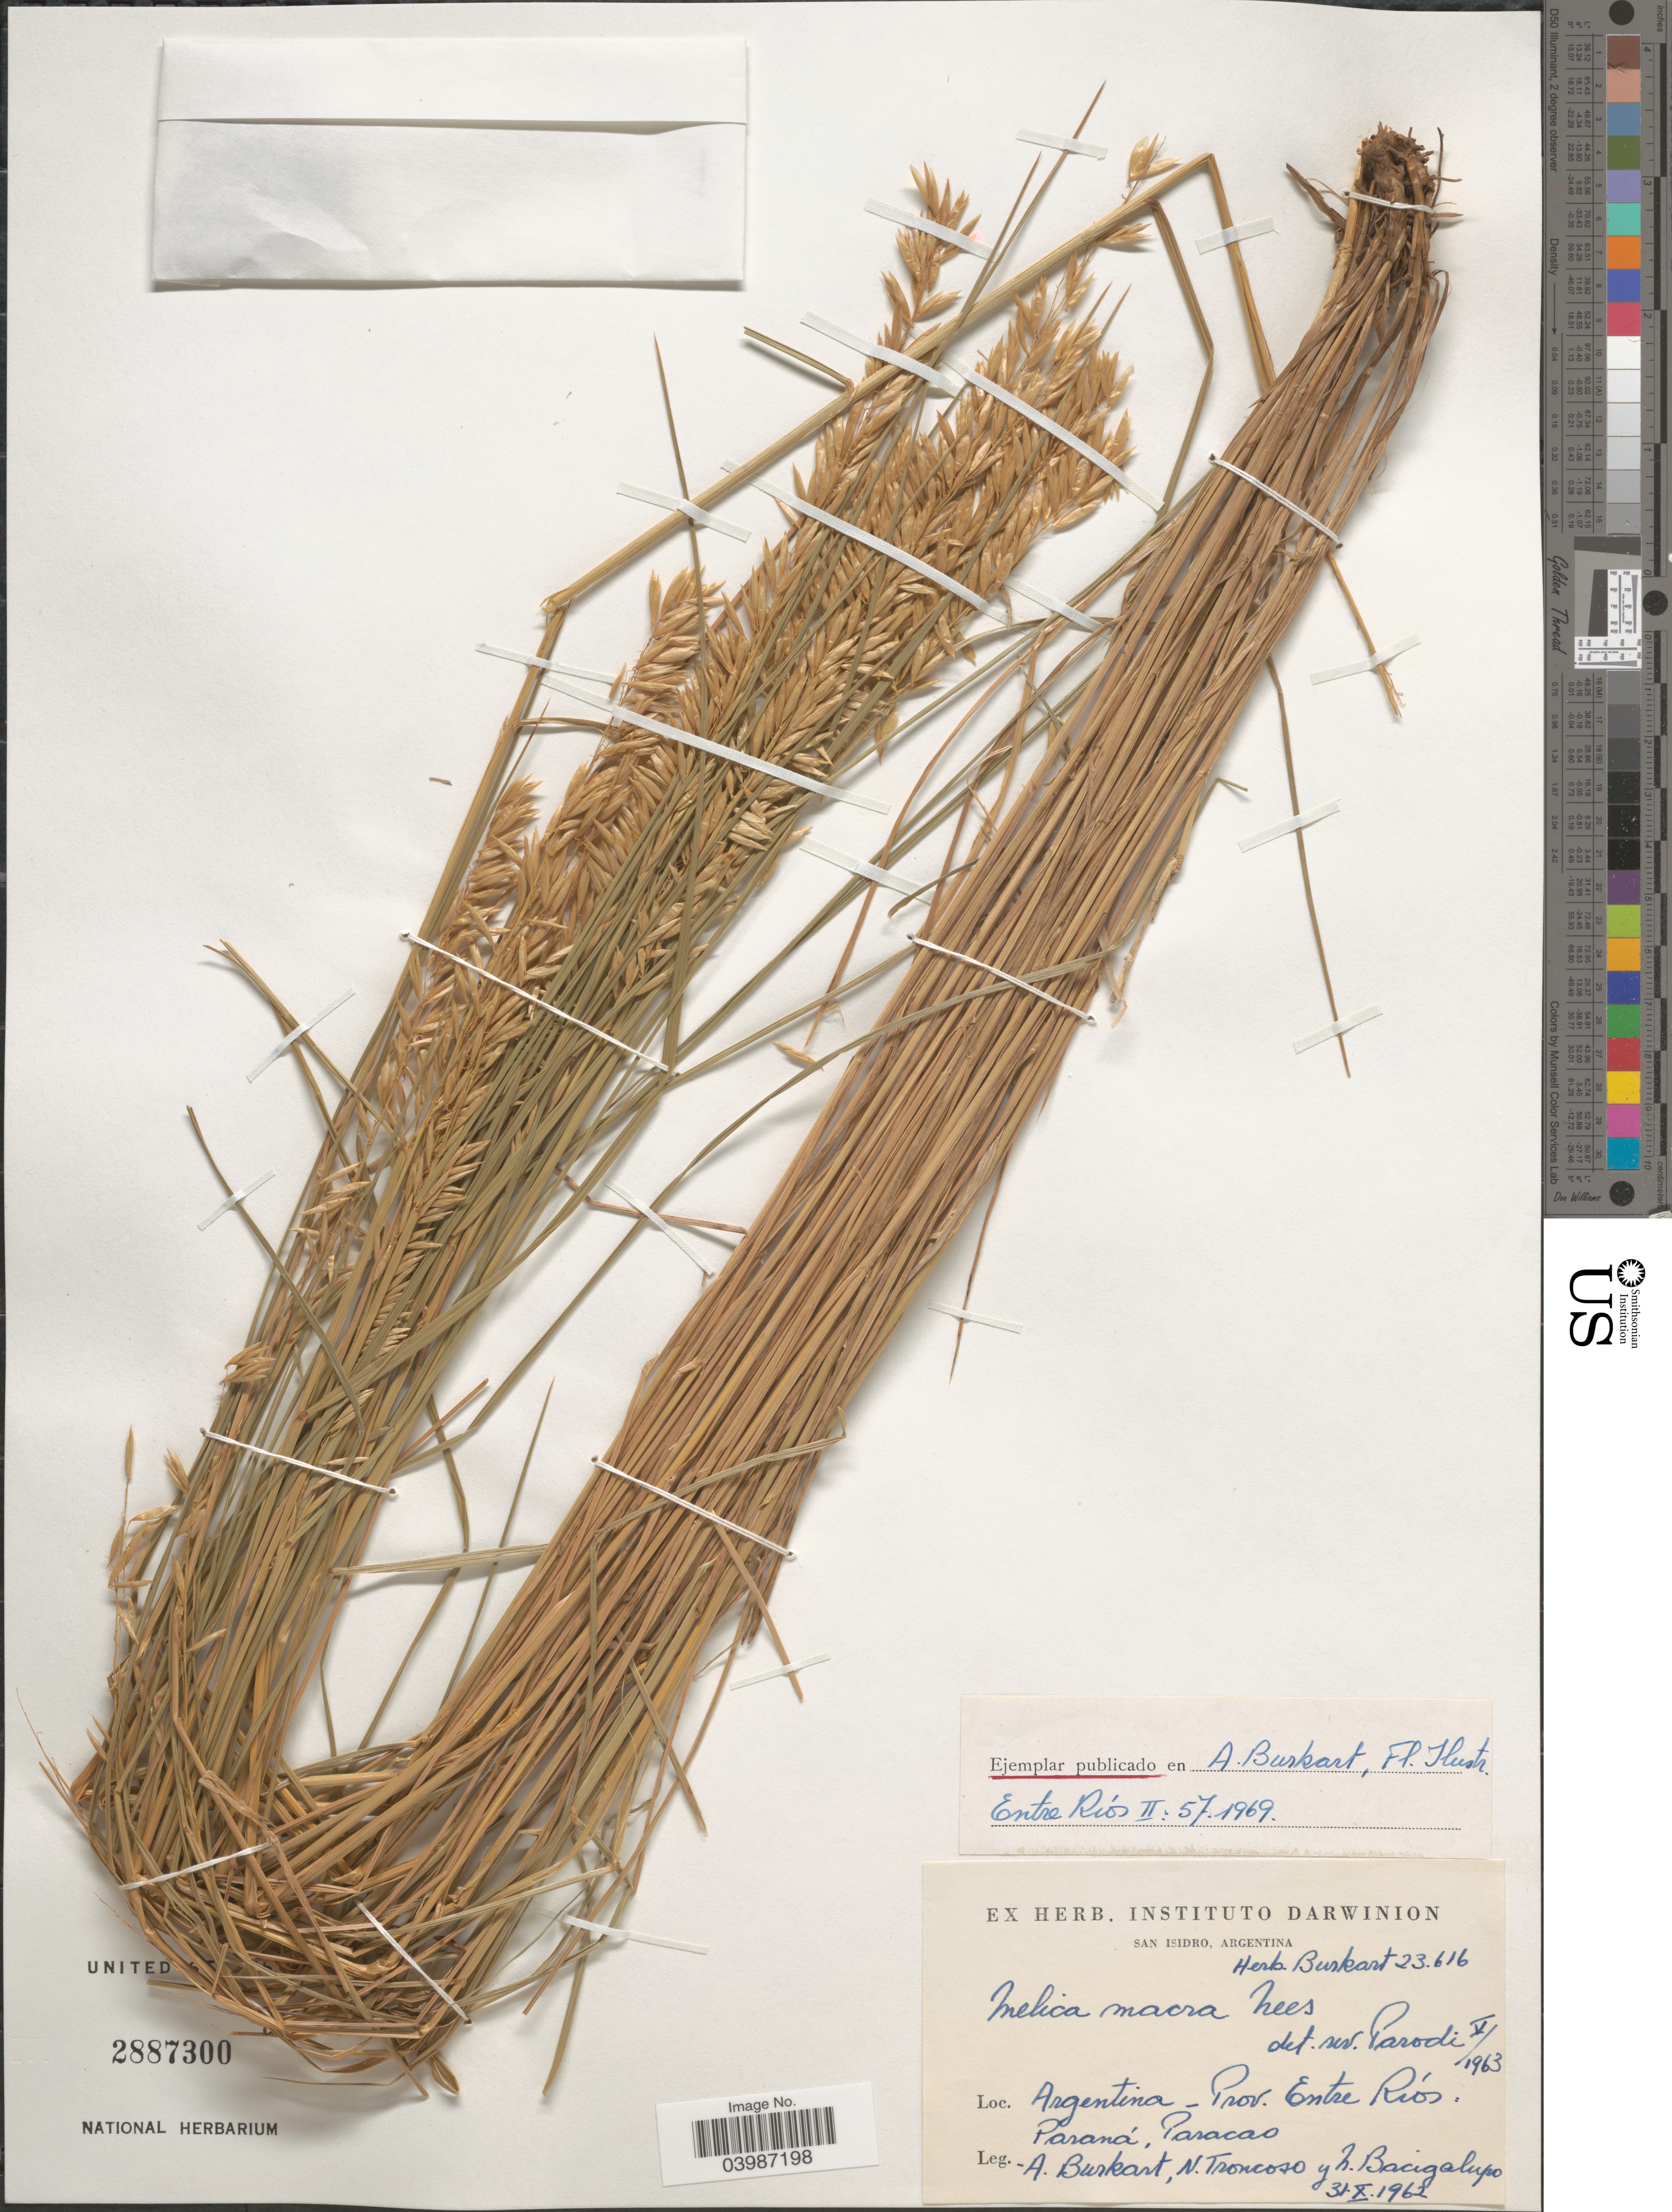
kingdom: Plantae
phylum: Tracheophyta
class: Liliopsida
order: Poales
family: Poaceae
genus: Melica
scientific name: Melica macra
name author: Nees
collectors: A. E. Burkart, N. Troncoso & N. M. Bacigalupo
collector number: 23616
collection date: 1962-10-31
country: Argentina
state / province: Entre Rios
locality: Paraná, Paracao.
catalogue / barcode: US 2887300